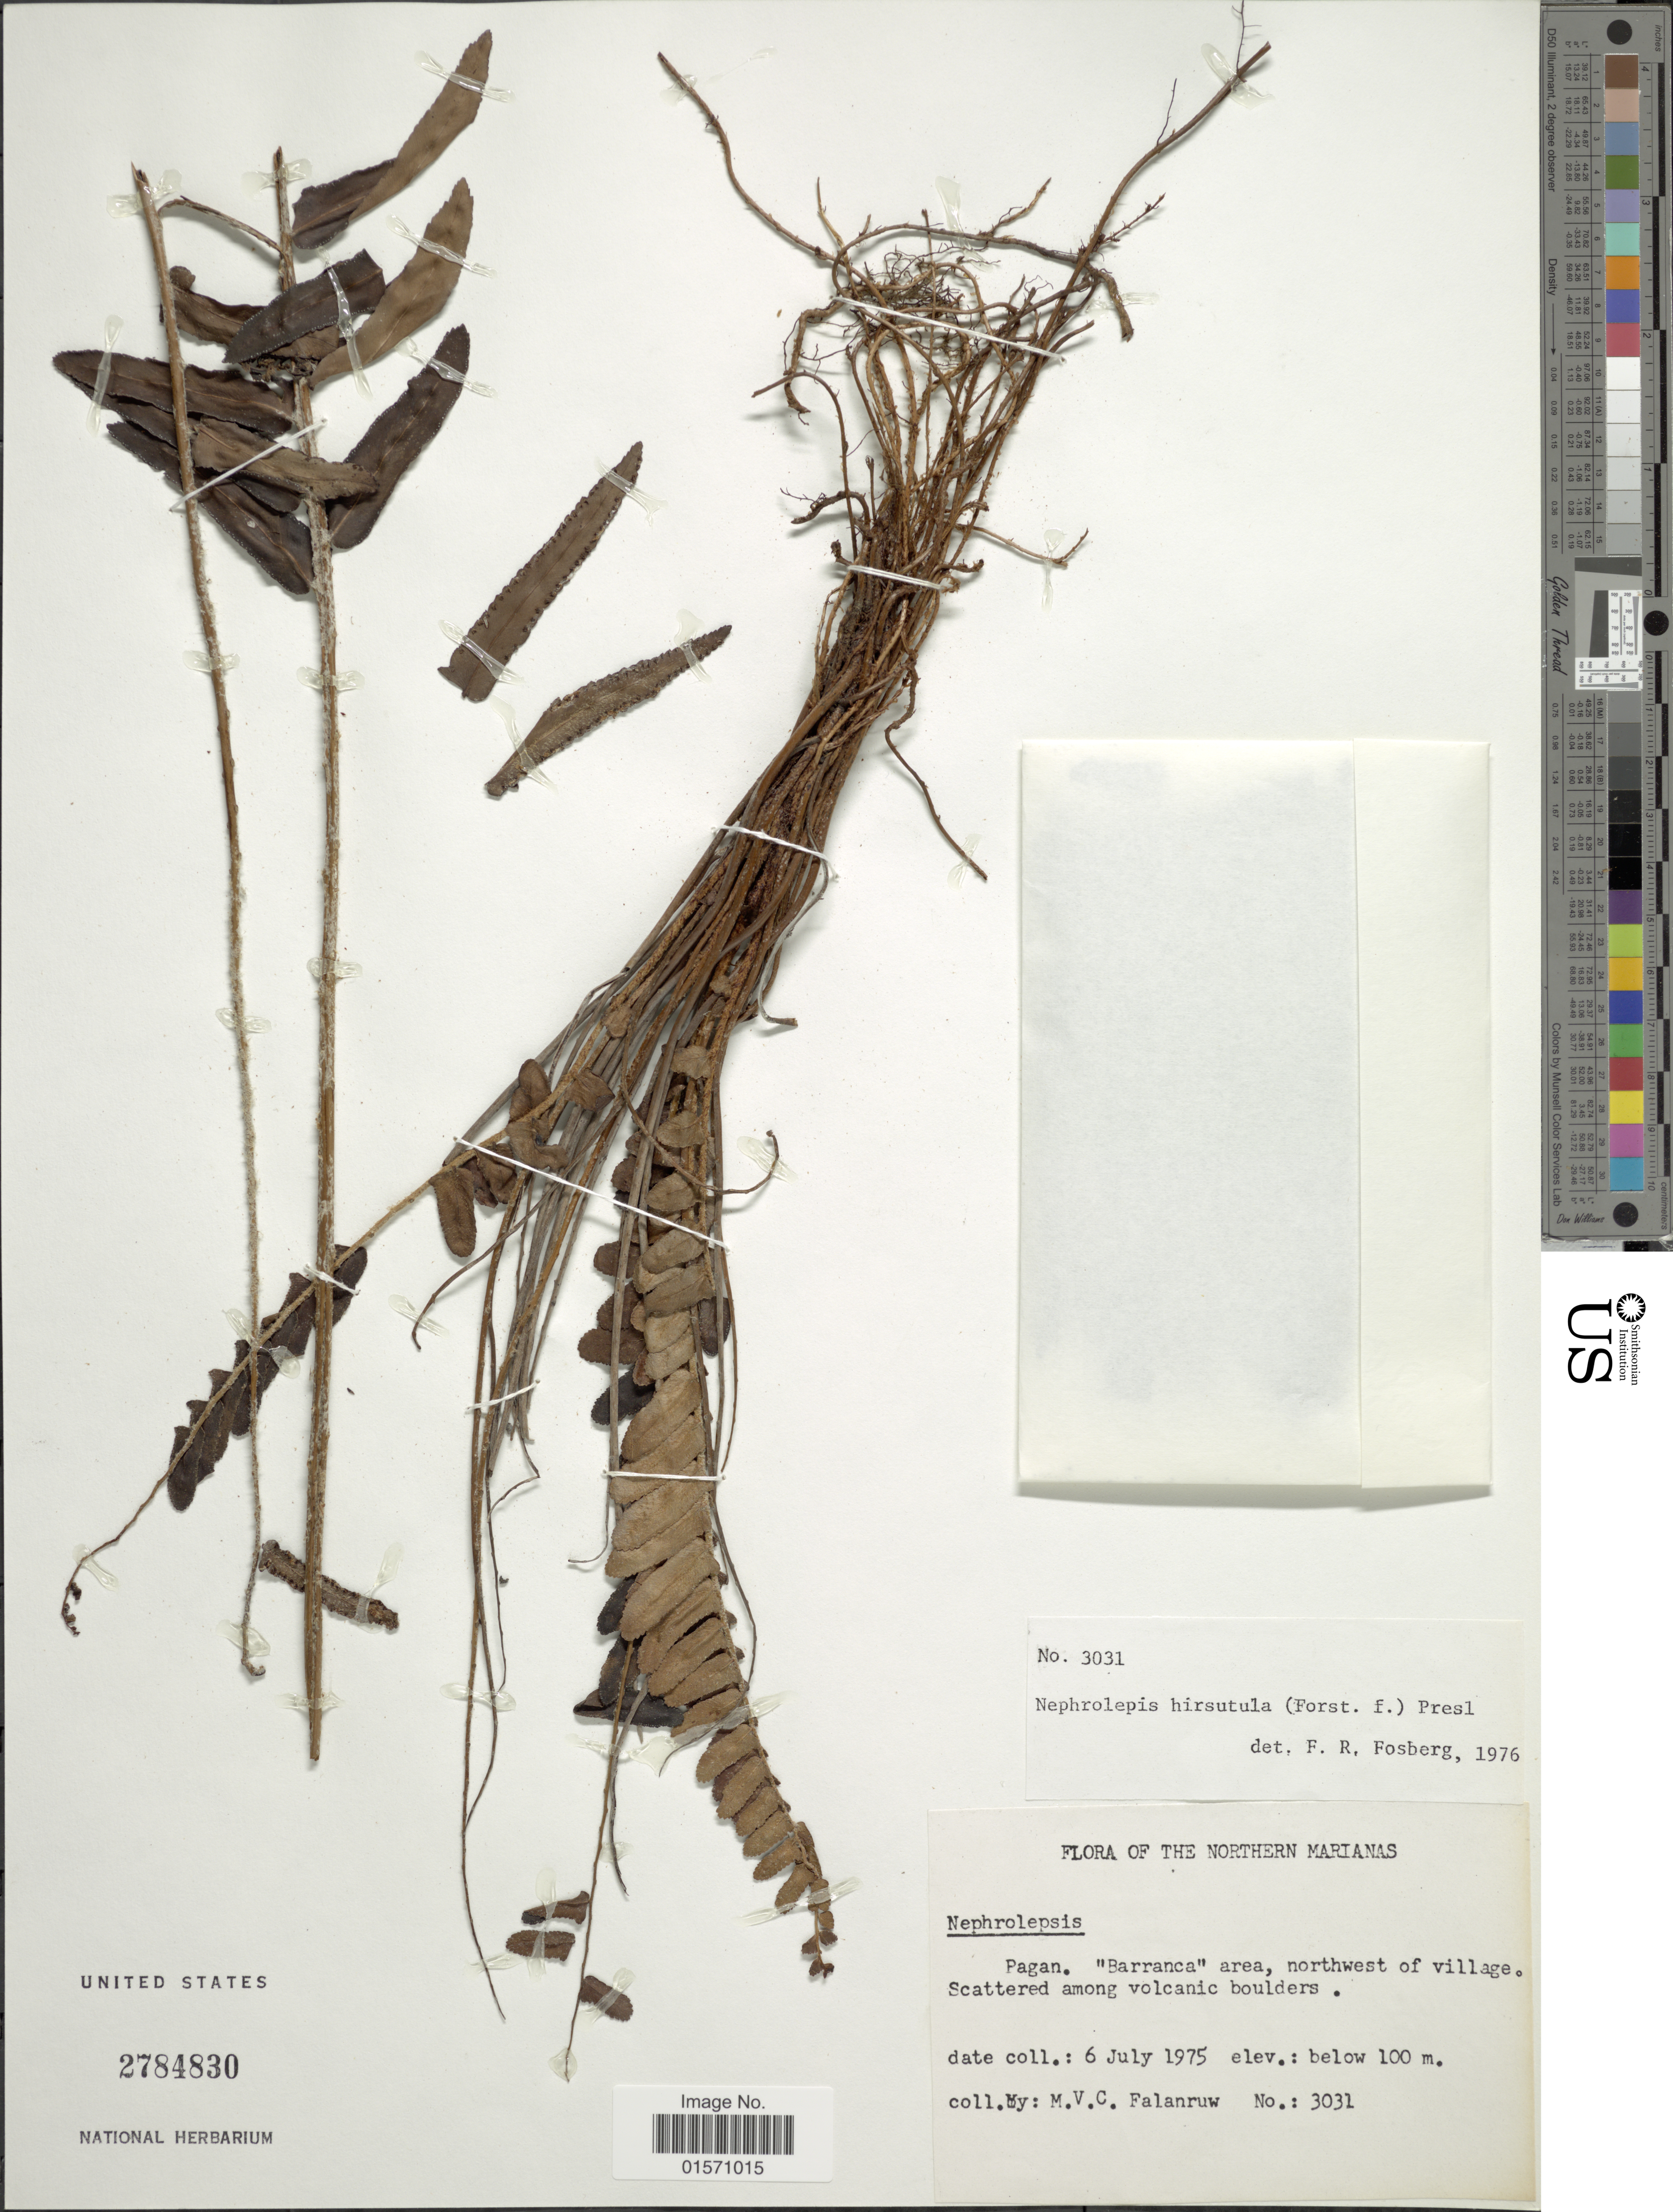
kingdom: Plantae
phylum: Tracheophyta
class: Polypodiopsida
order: Polypodiales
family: Nephrolepidaceae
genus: Nephrolepis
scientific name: Nephrolepis hirsutula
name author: (G. Forst.) C. Presl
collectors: M. V. Falanruw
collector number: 3031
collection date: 1975-07-06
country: Northern Mariana Islands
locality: Pagan. "Barranca" area, northwest of village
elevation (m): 0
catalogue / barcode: US 2784830